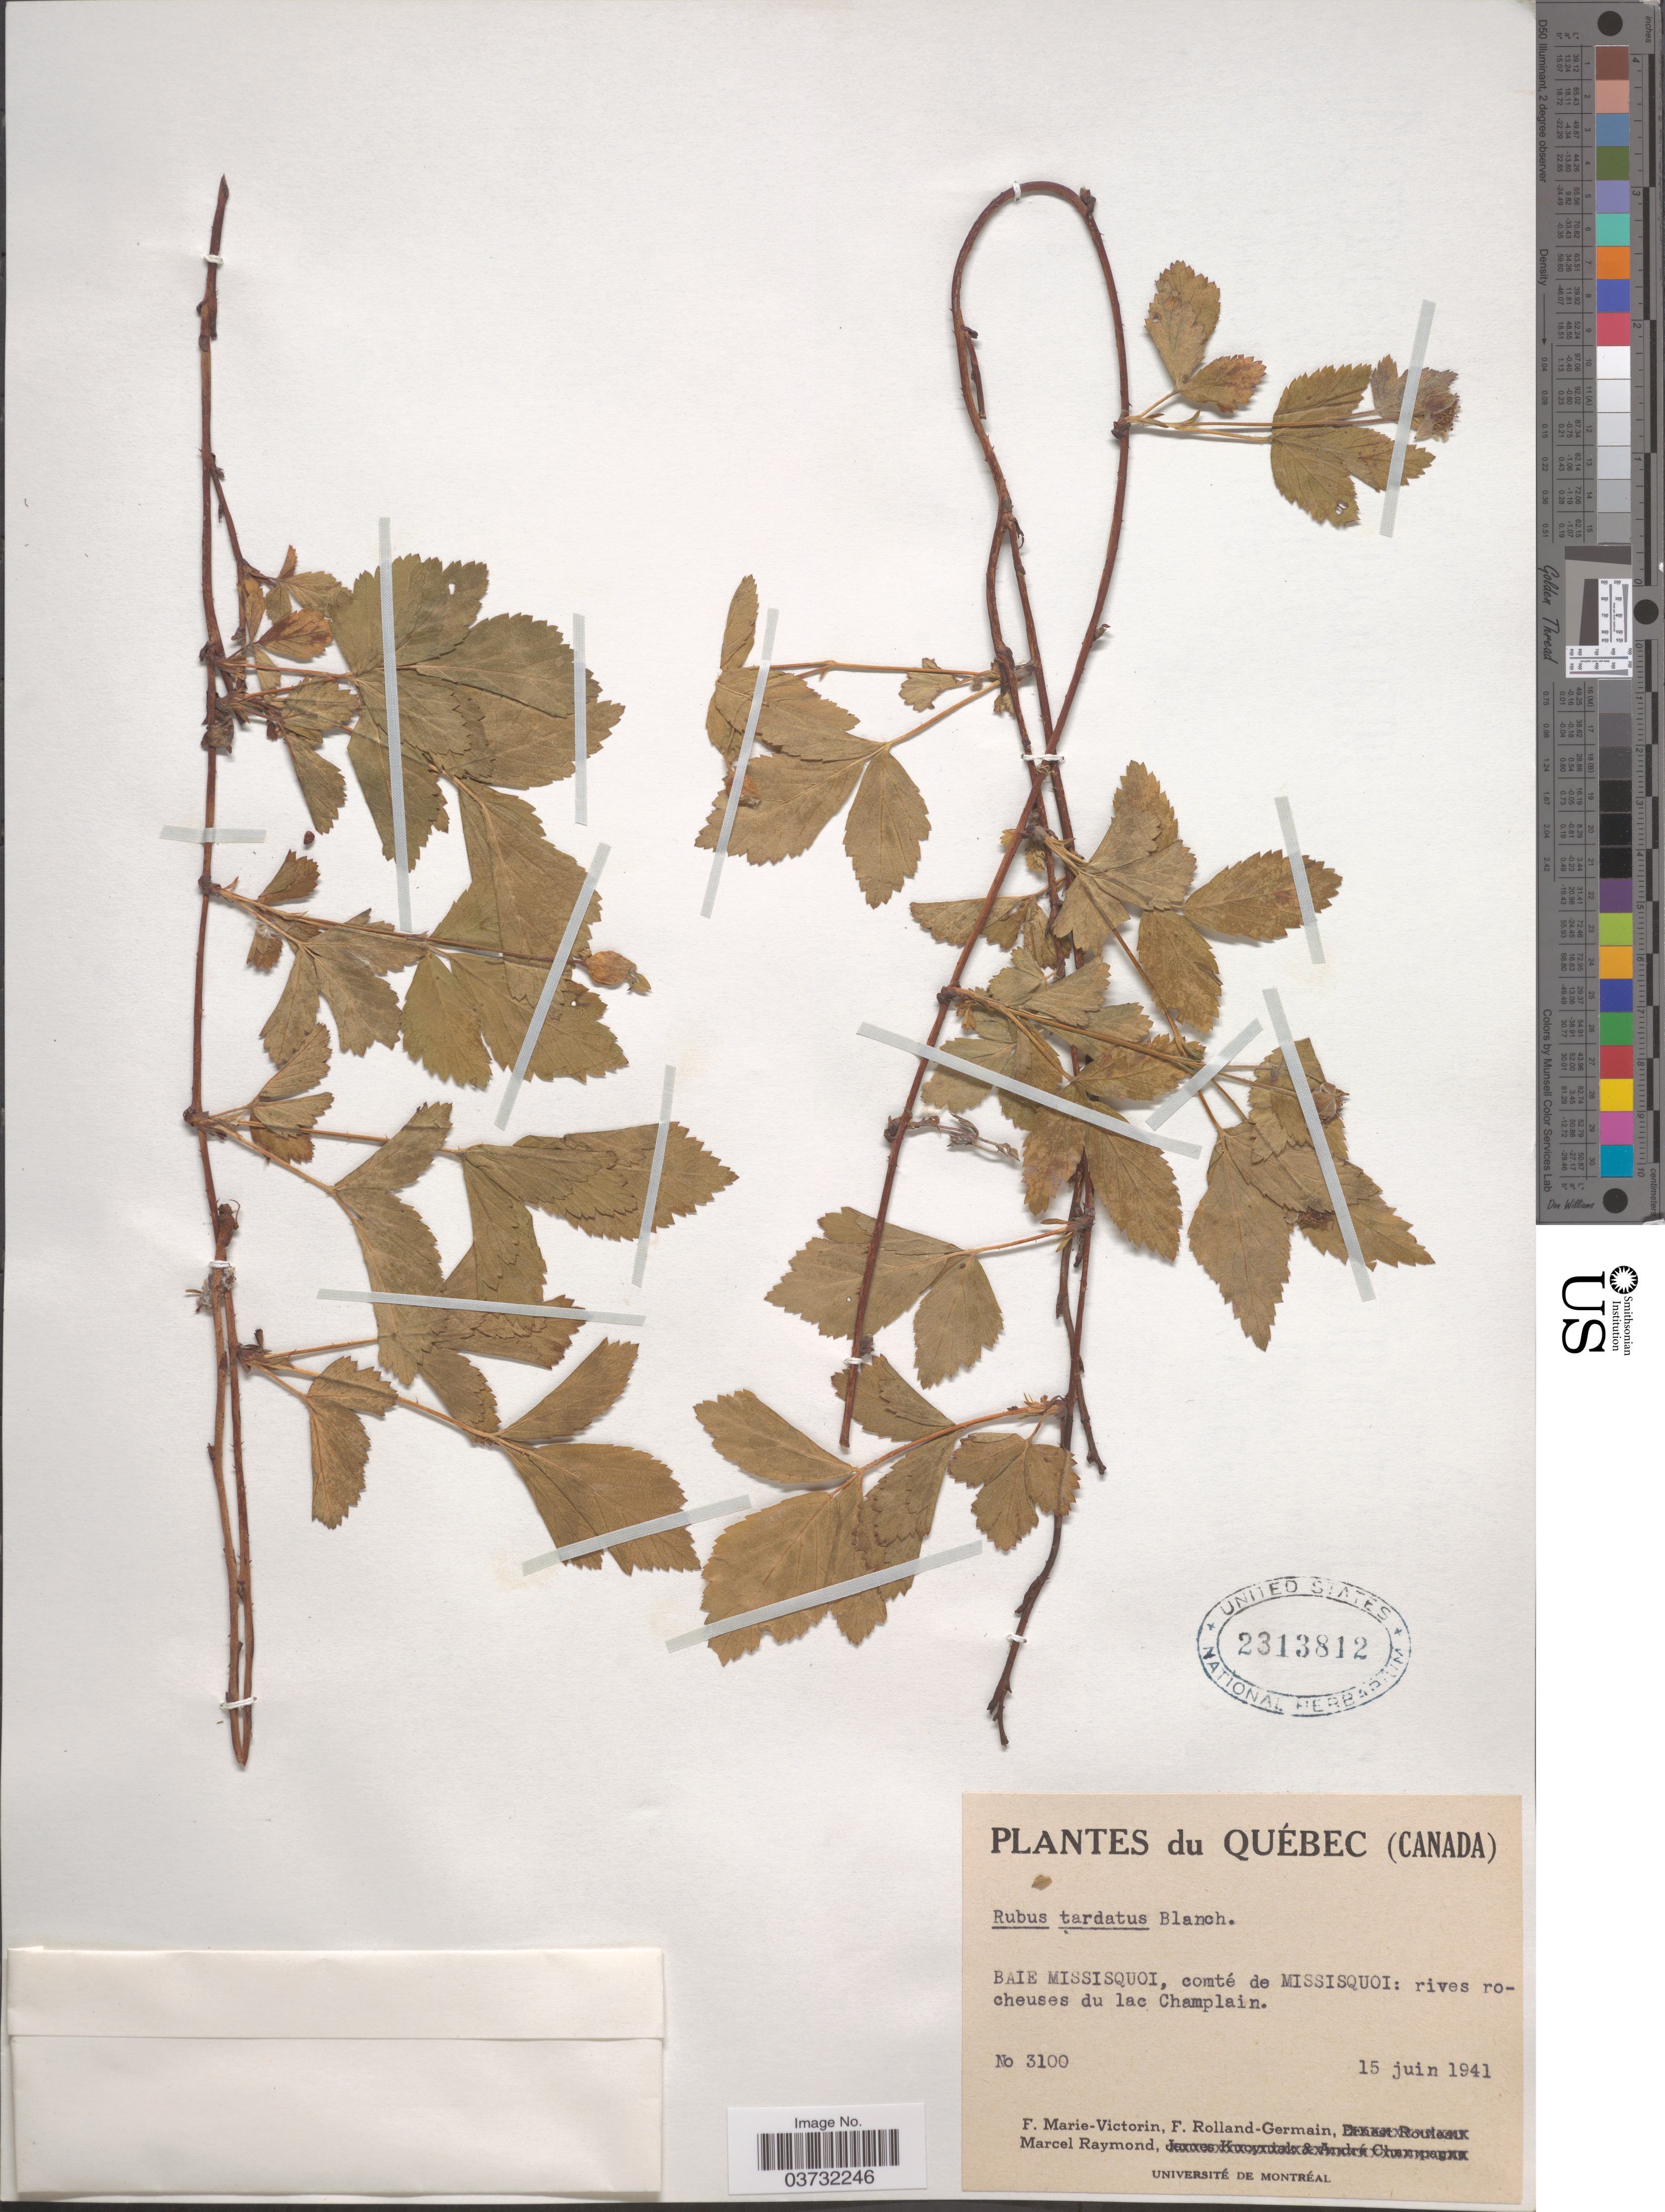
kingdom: Plantae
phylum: Tracheophyta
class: Magnoliopsida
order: Rosales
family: Rosaceae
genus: Rubus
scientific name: Rubus tardatus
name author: Blanch.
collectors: F. Marie-Victorin, Rolland-Germain & M. Raymond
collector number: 3100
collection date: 1941-06-15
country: Canada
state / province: Quebec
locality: Baie Missisquoi, comté de Missisquoi: rives rocheuses du lac Champlain.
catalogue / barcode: US 2313812